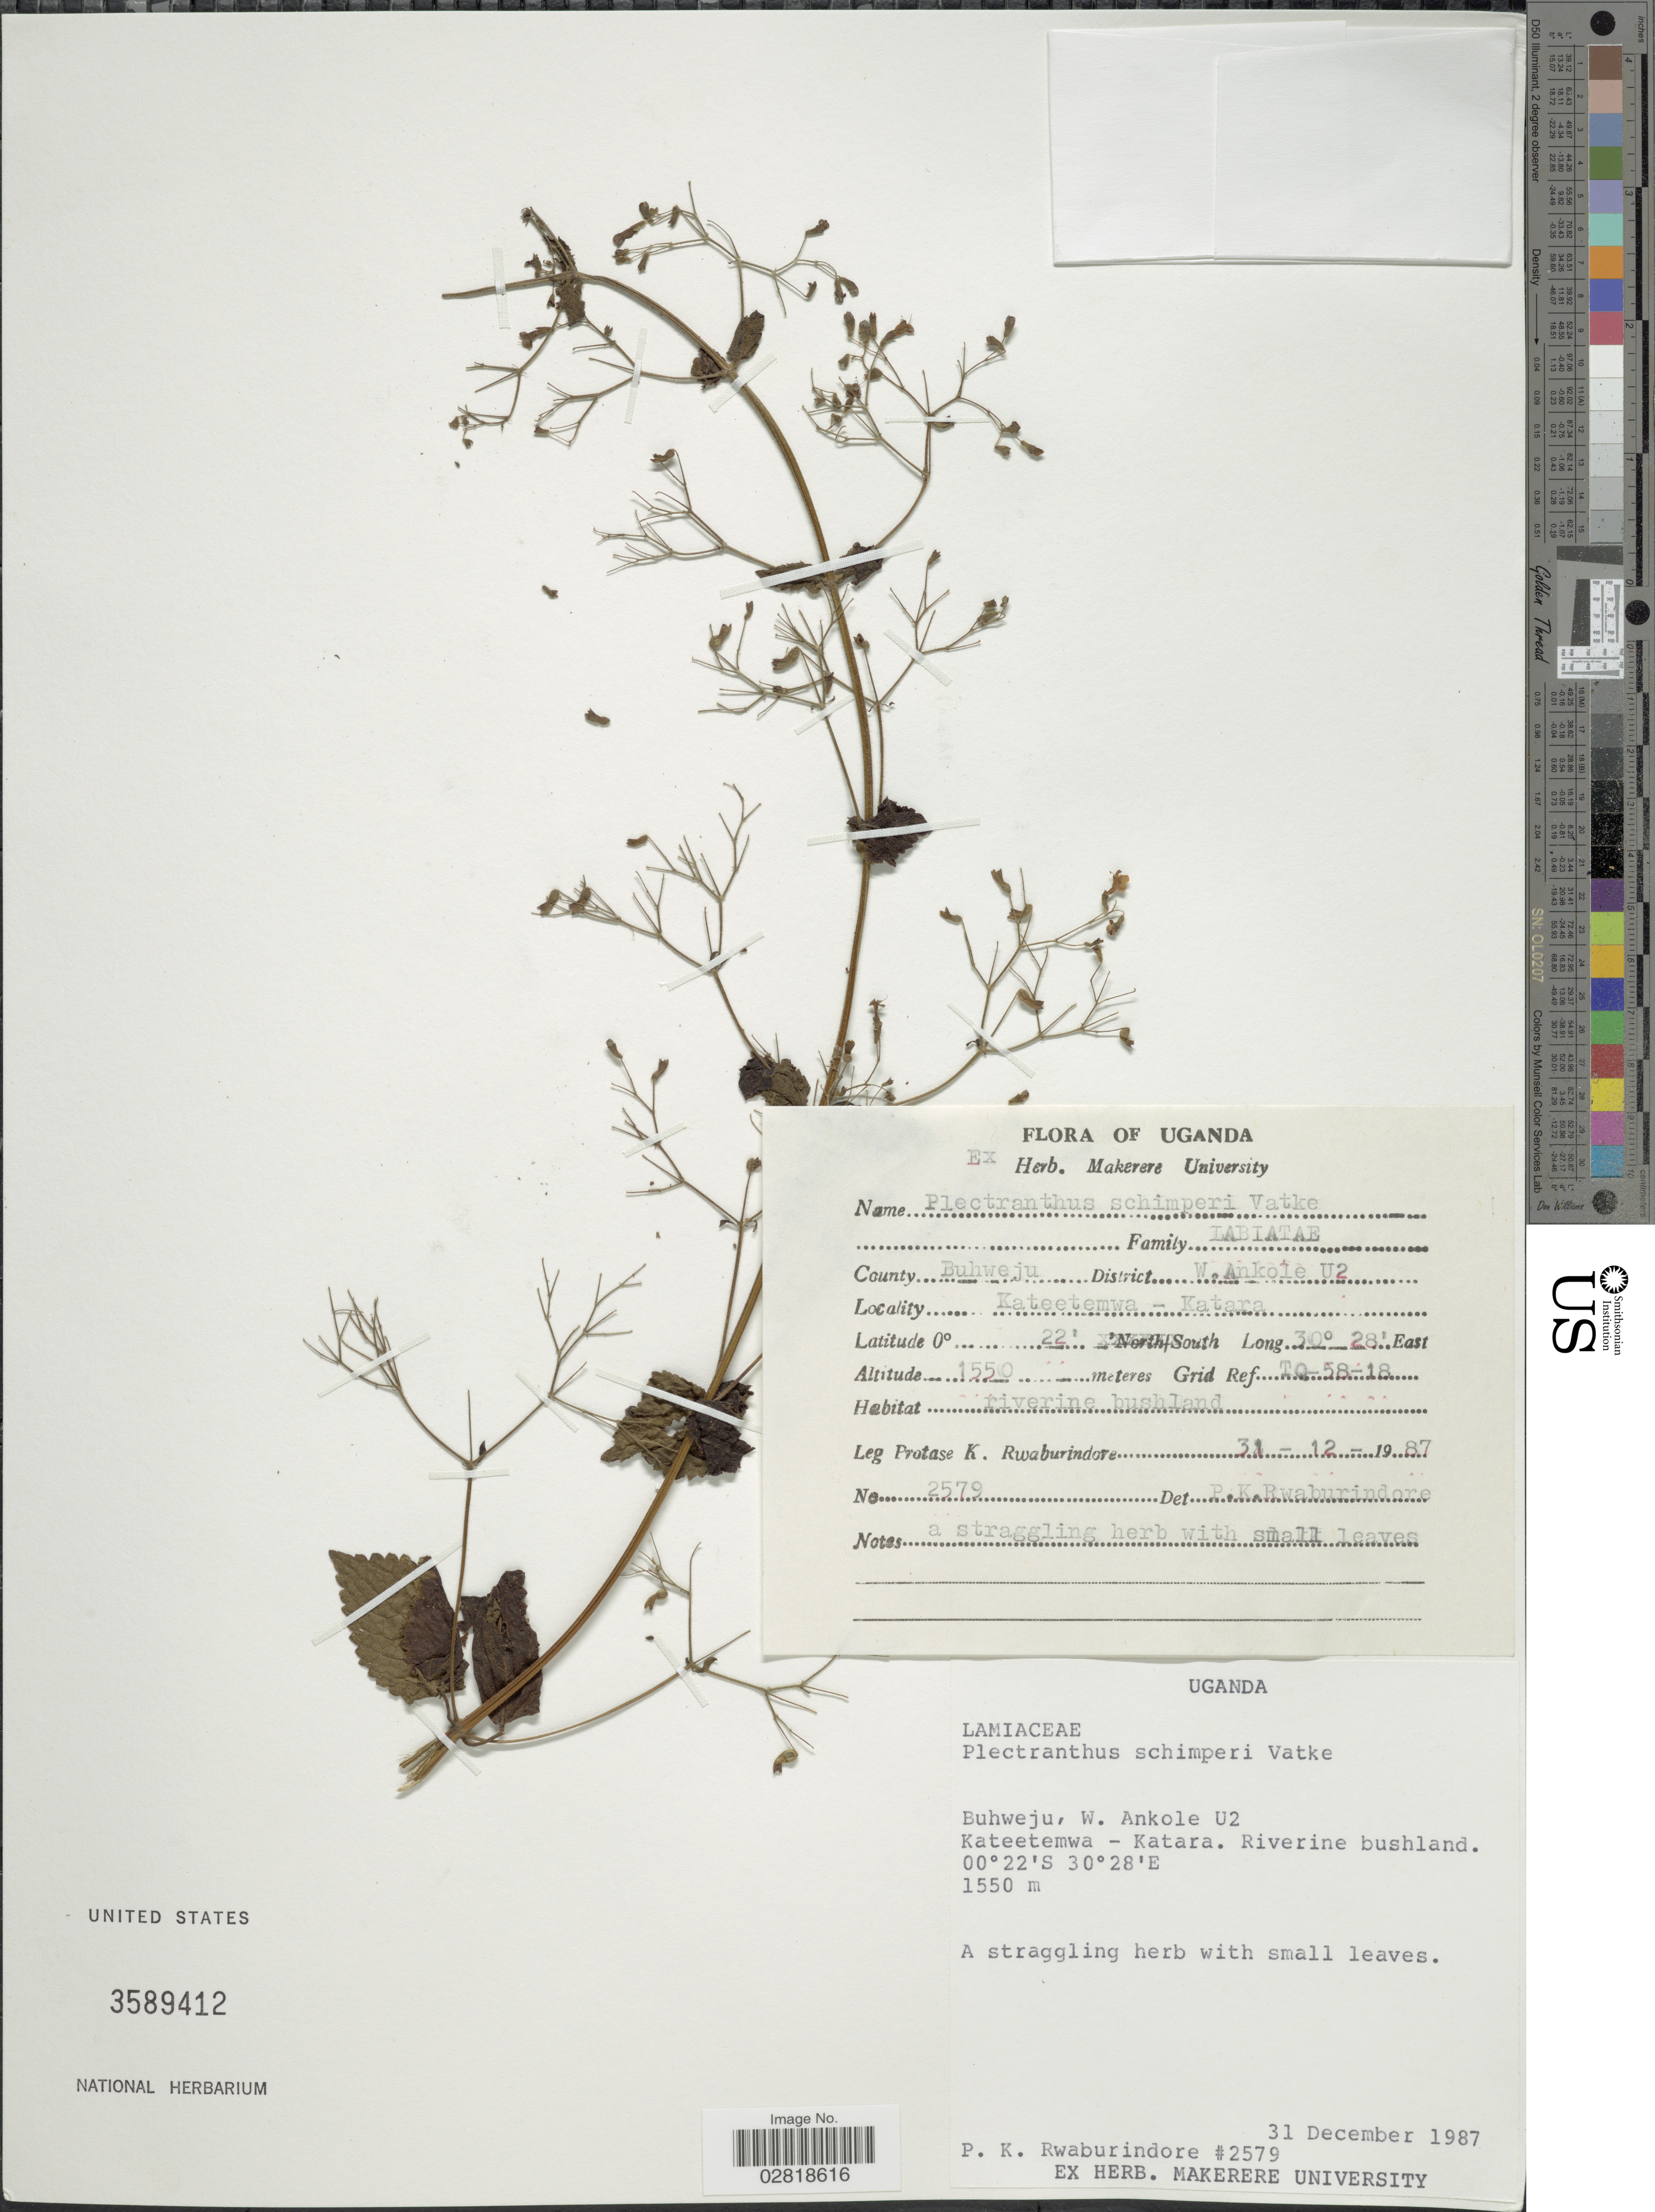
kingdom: Plantae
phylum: Tracheophyta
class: Magnoliopsida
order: Lamiales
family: Lamiaceae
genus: Plectranthus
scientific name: Plectranthus schimperi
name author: Vatke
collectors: P. Rwaburindore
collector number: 2579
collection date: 1987-12-31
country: Uganda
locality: County Buhweju. District W. Ankole U2. Kateetemwa - Katara. Grid Ref TQ-58-18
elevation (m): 1550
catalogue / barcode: US 3589412